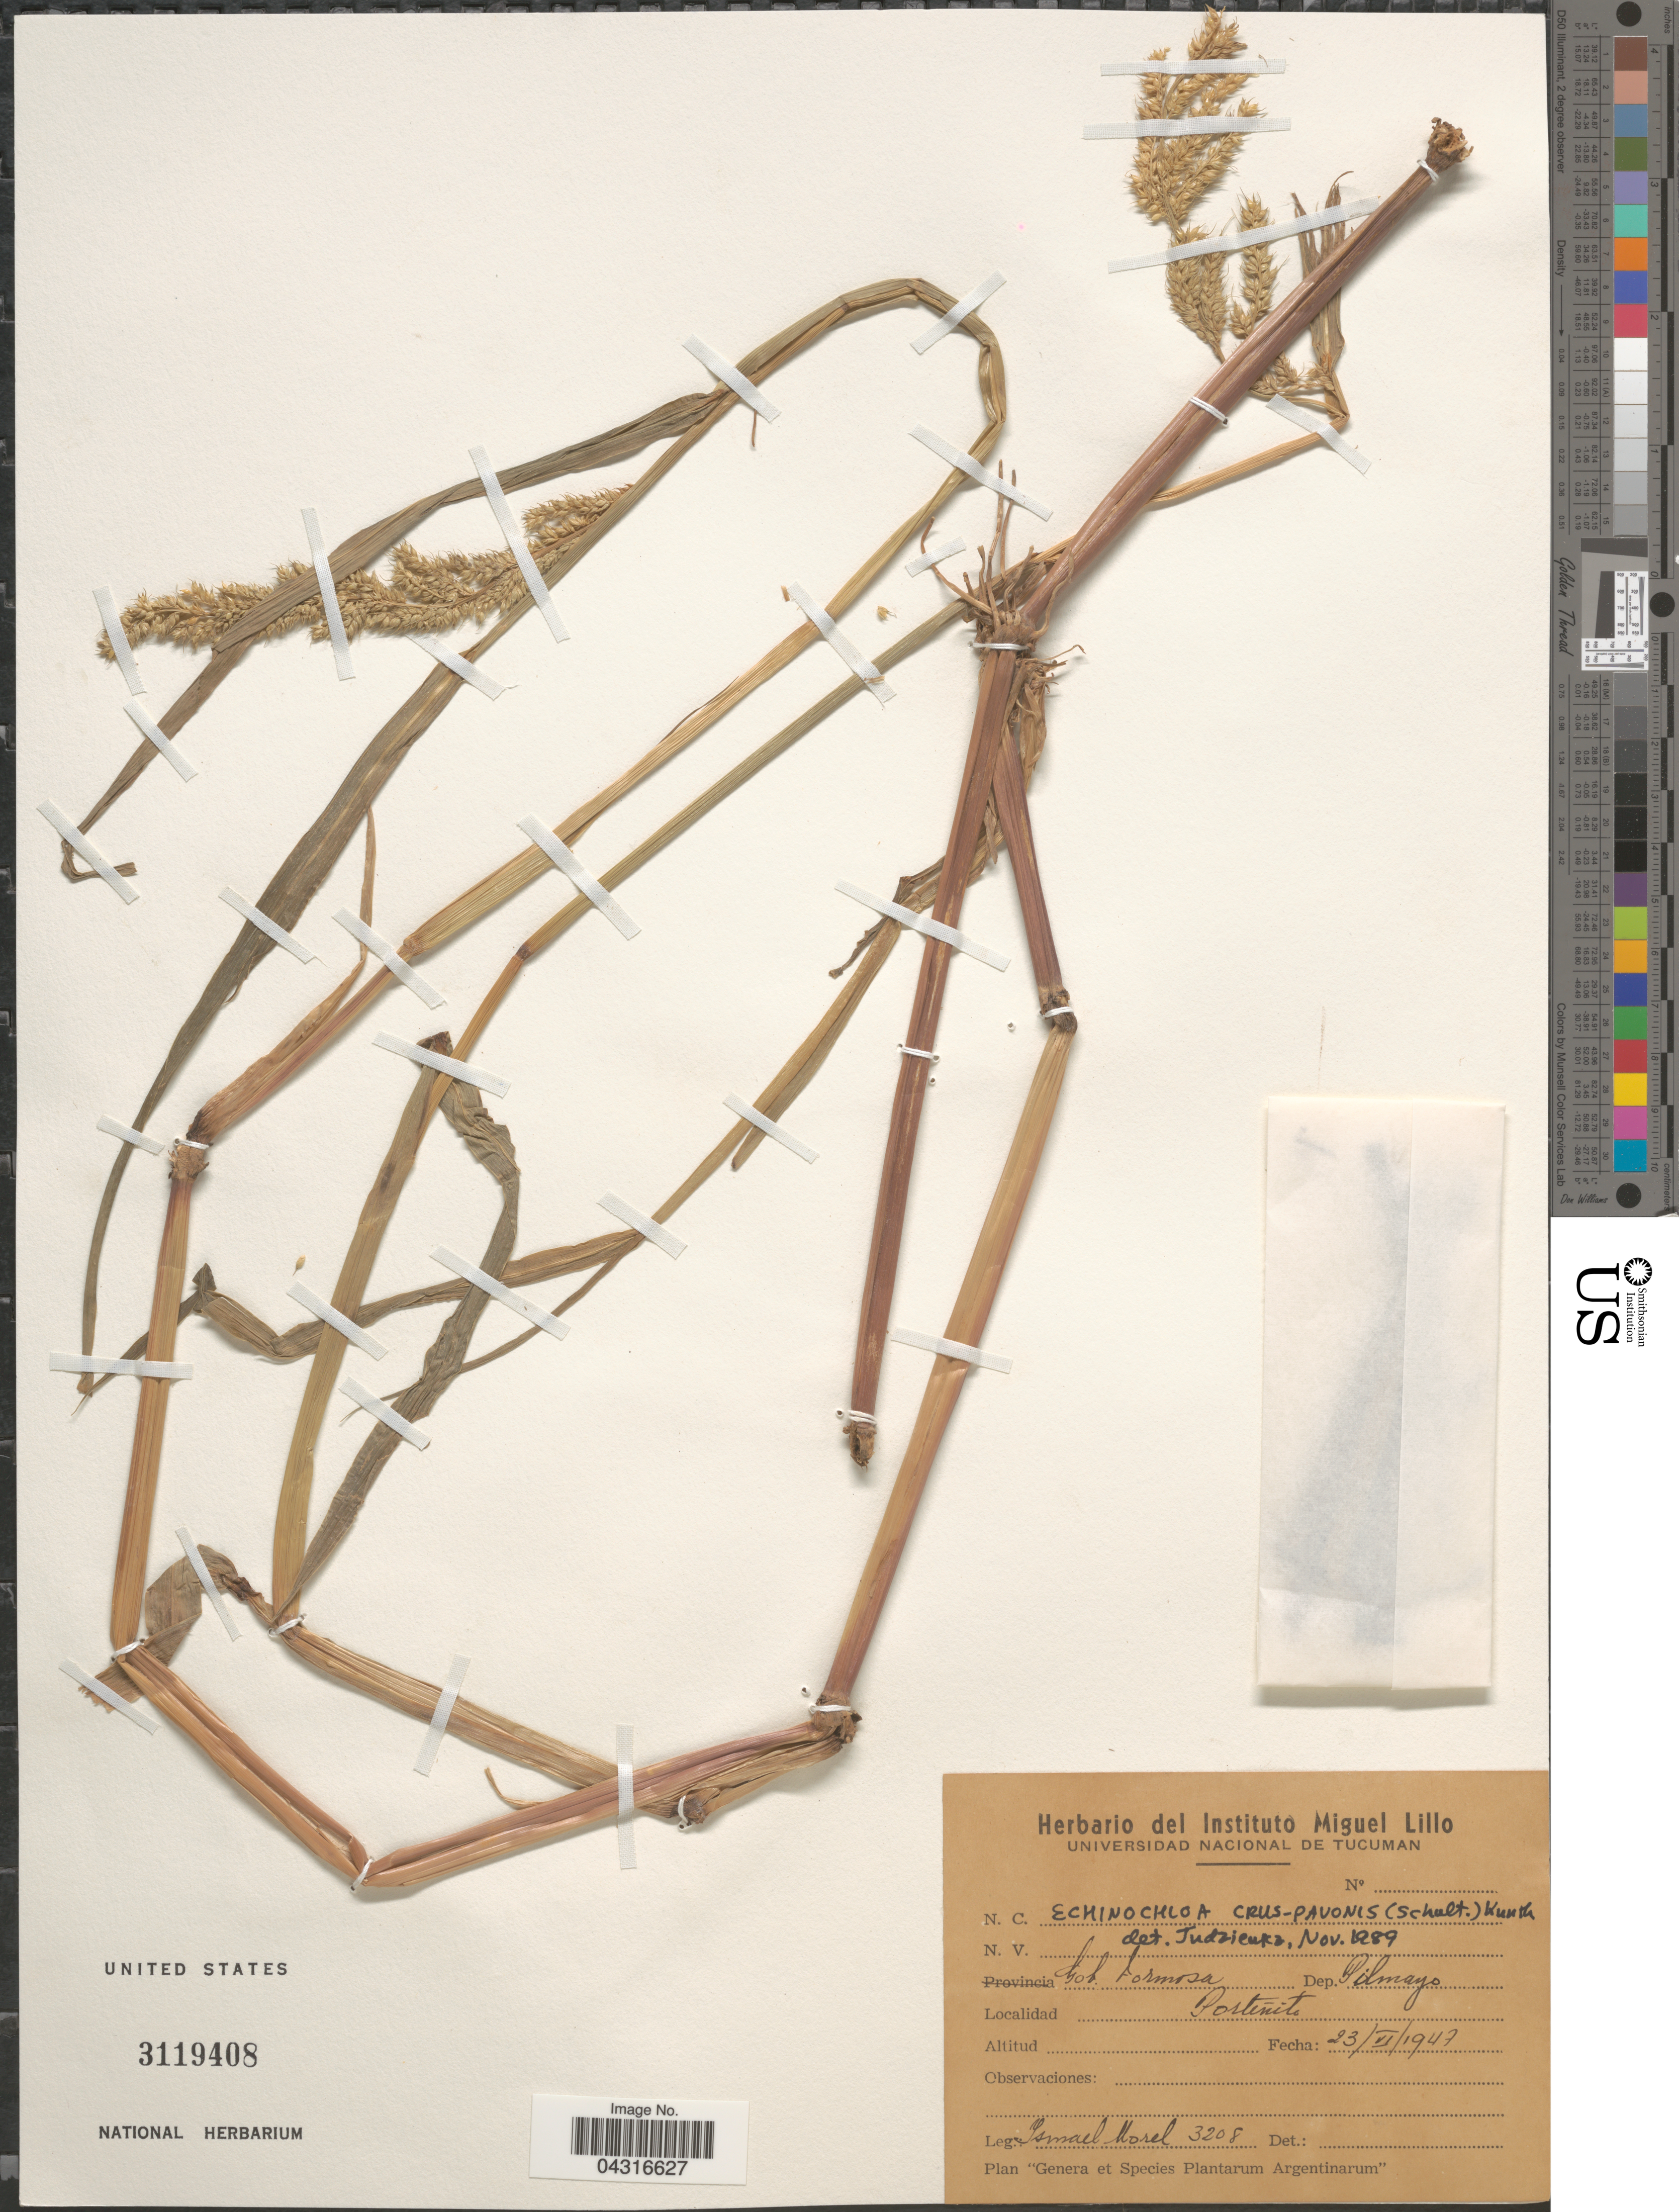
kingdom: Plantae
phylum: Tracheophyta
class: Liliopsida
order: Poales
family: Poaceae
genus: Echinochloa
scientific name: Echinochloa crus-pavonis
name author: (Kunth) Schult.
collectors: I. Morel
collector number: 3208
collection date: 1947-06-23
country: Argentina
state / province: Formosa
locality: Gob. Formosa. Dep. Pilmayo. Porteñito.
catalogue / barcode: US 3119408